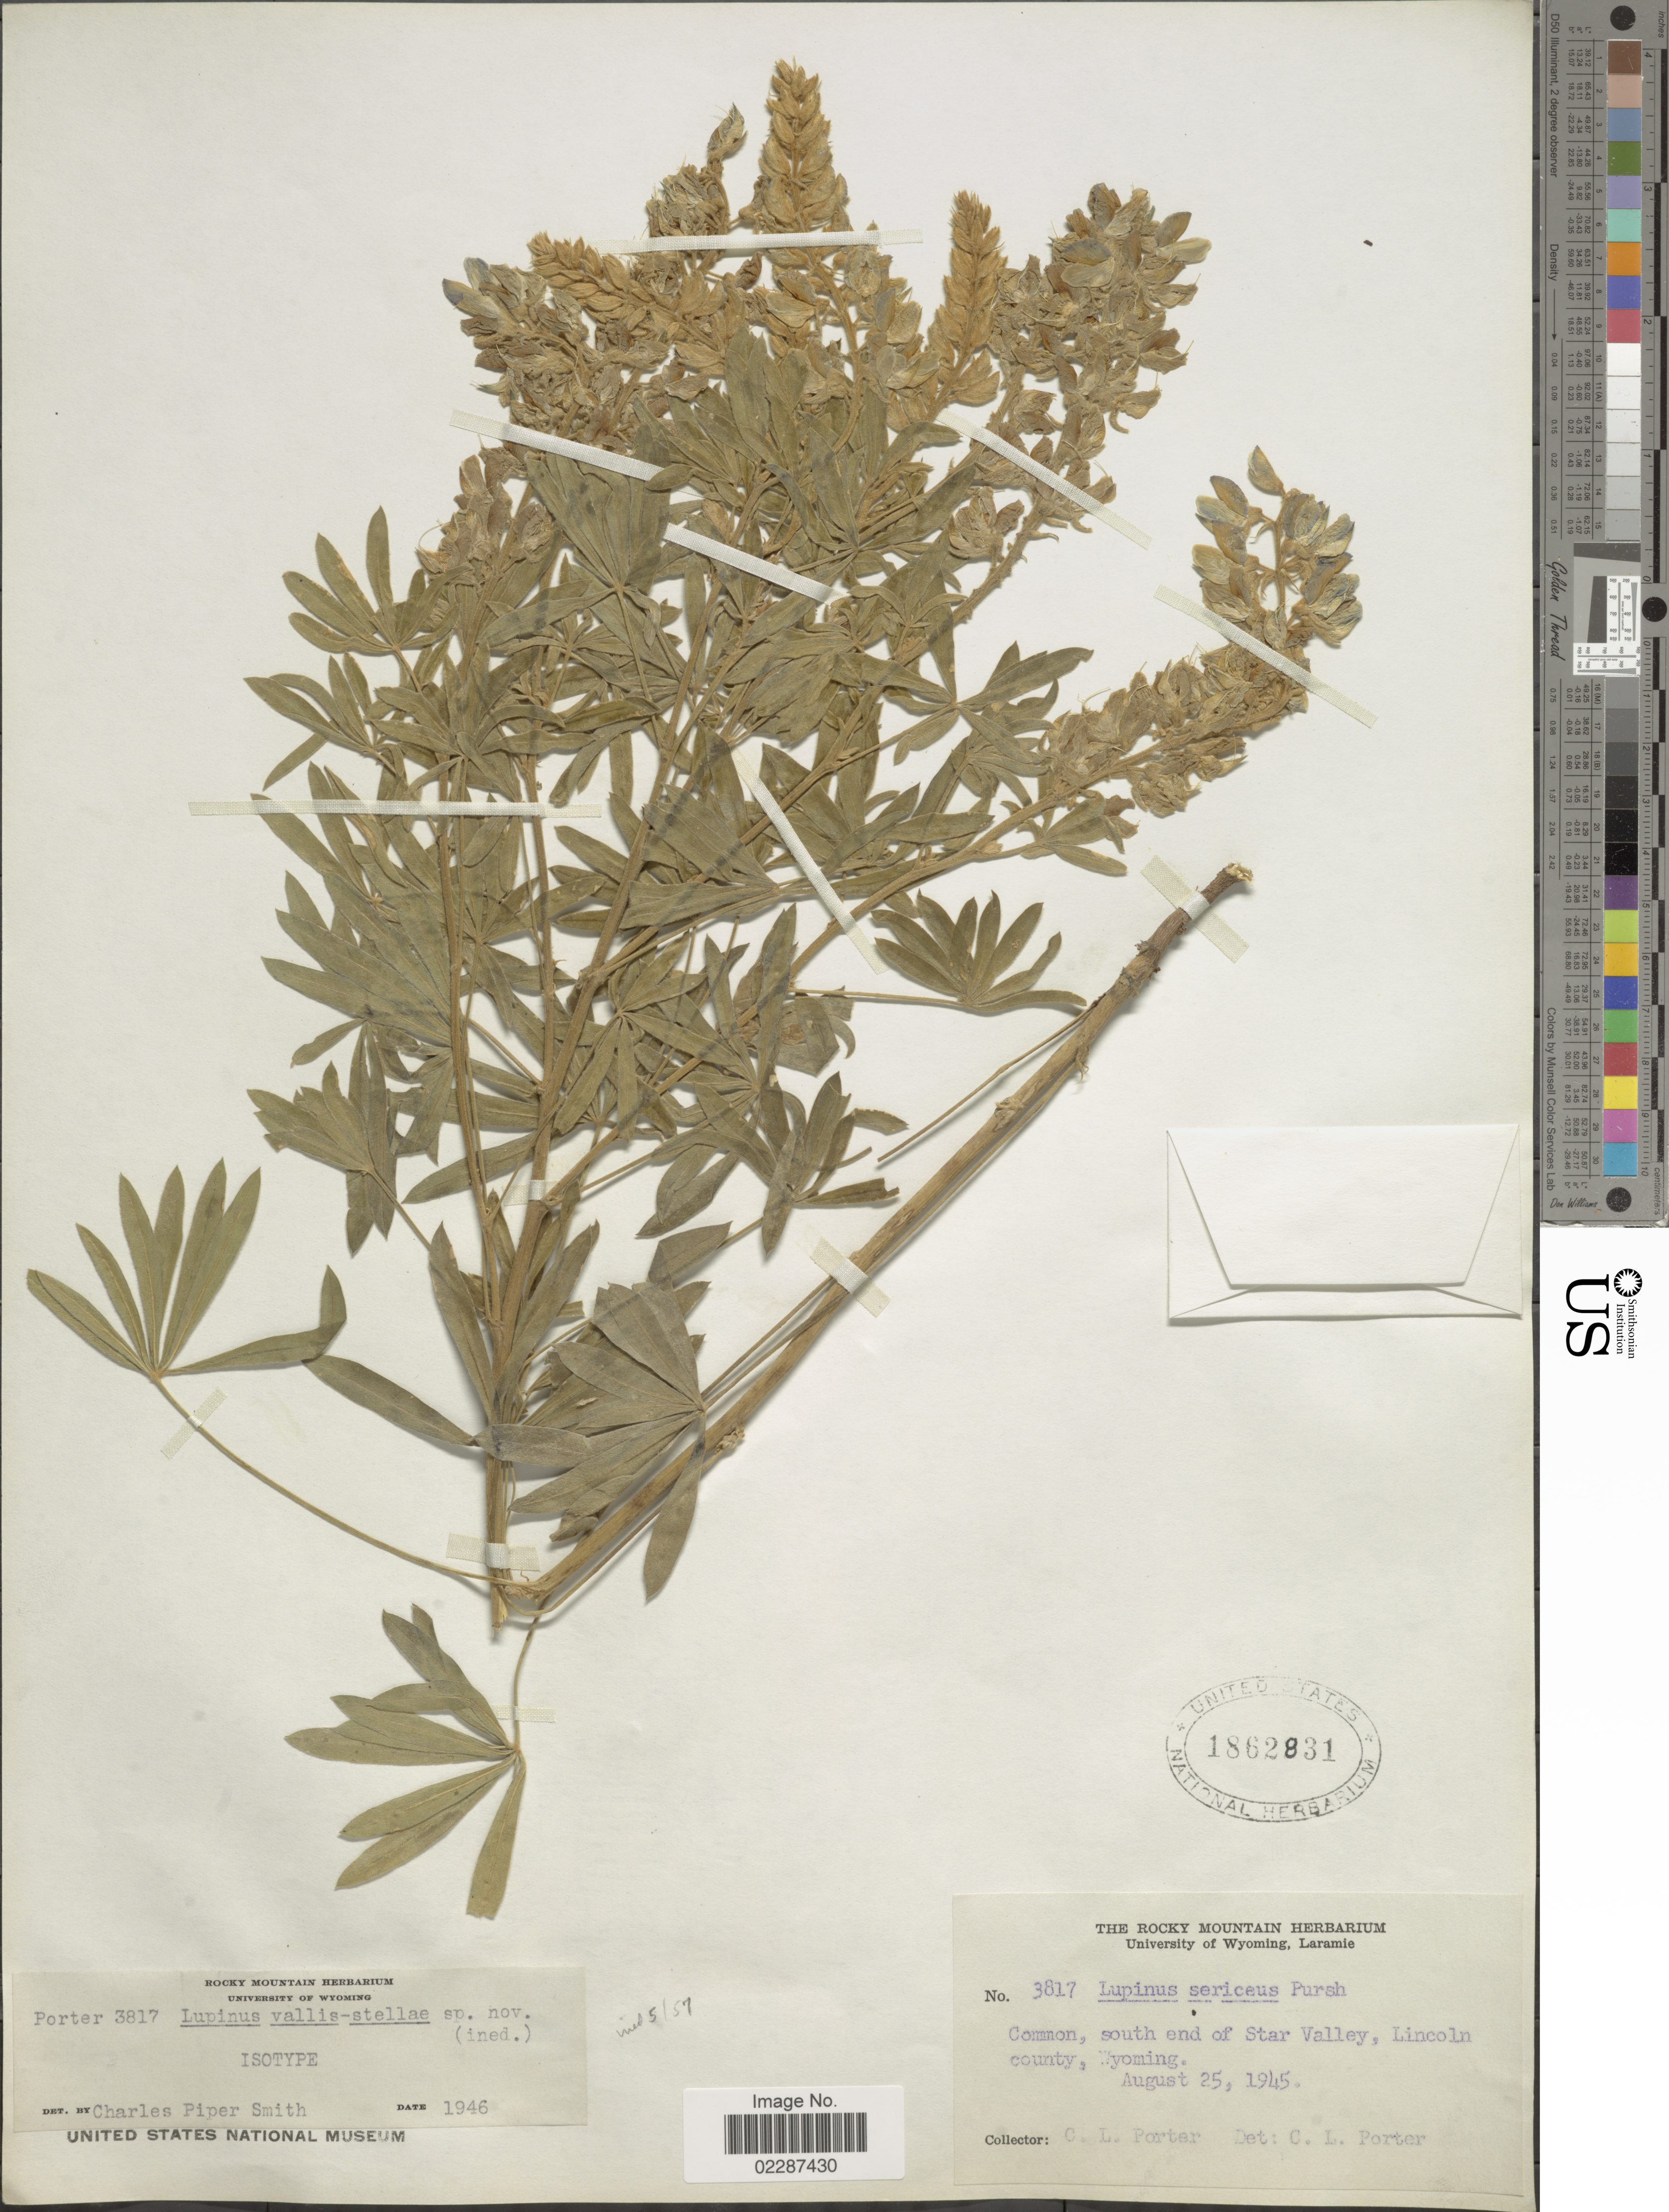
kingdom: Plantae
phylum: Tracheophyta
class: Magnoliopsida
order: Fabales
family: Fabaceae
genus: Lupinus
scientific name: Lupinus sericeus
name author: Pursh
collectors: C. L. Porter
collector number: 3817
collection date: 1945-08-25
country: United States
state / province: Wyoming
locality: South end of Star Valley, Lincoln county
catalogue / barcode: US 1862831